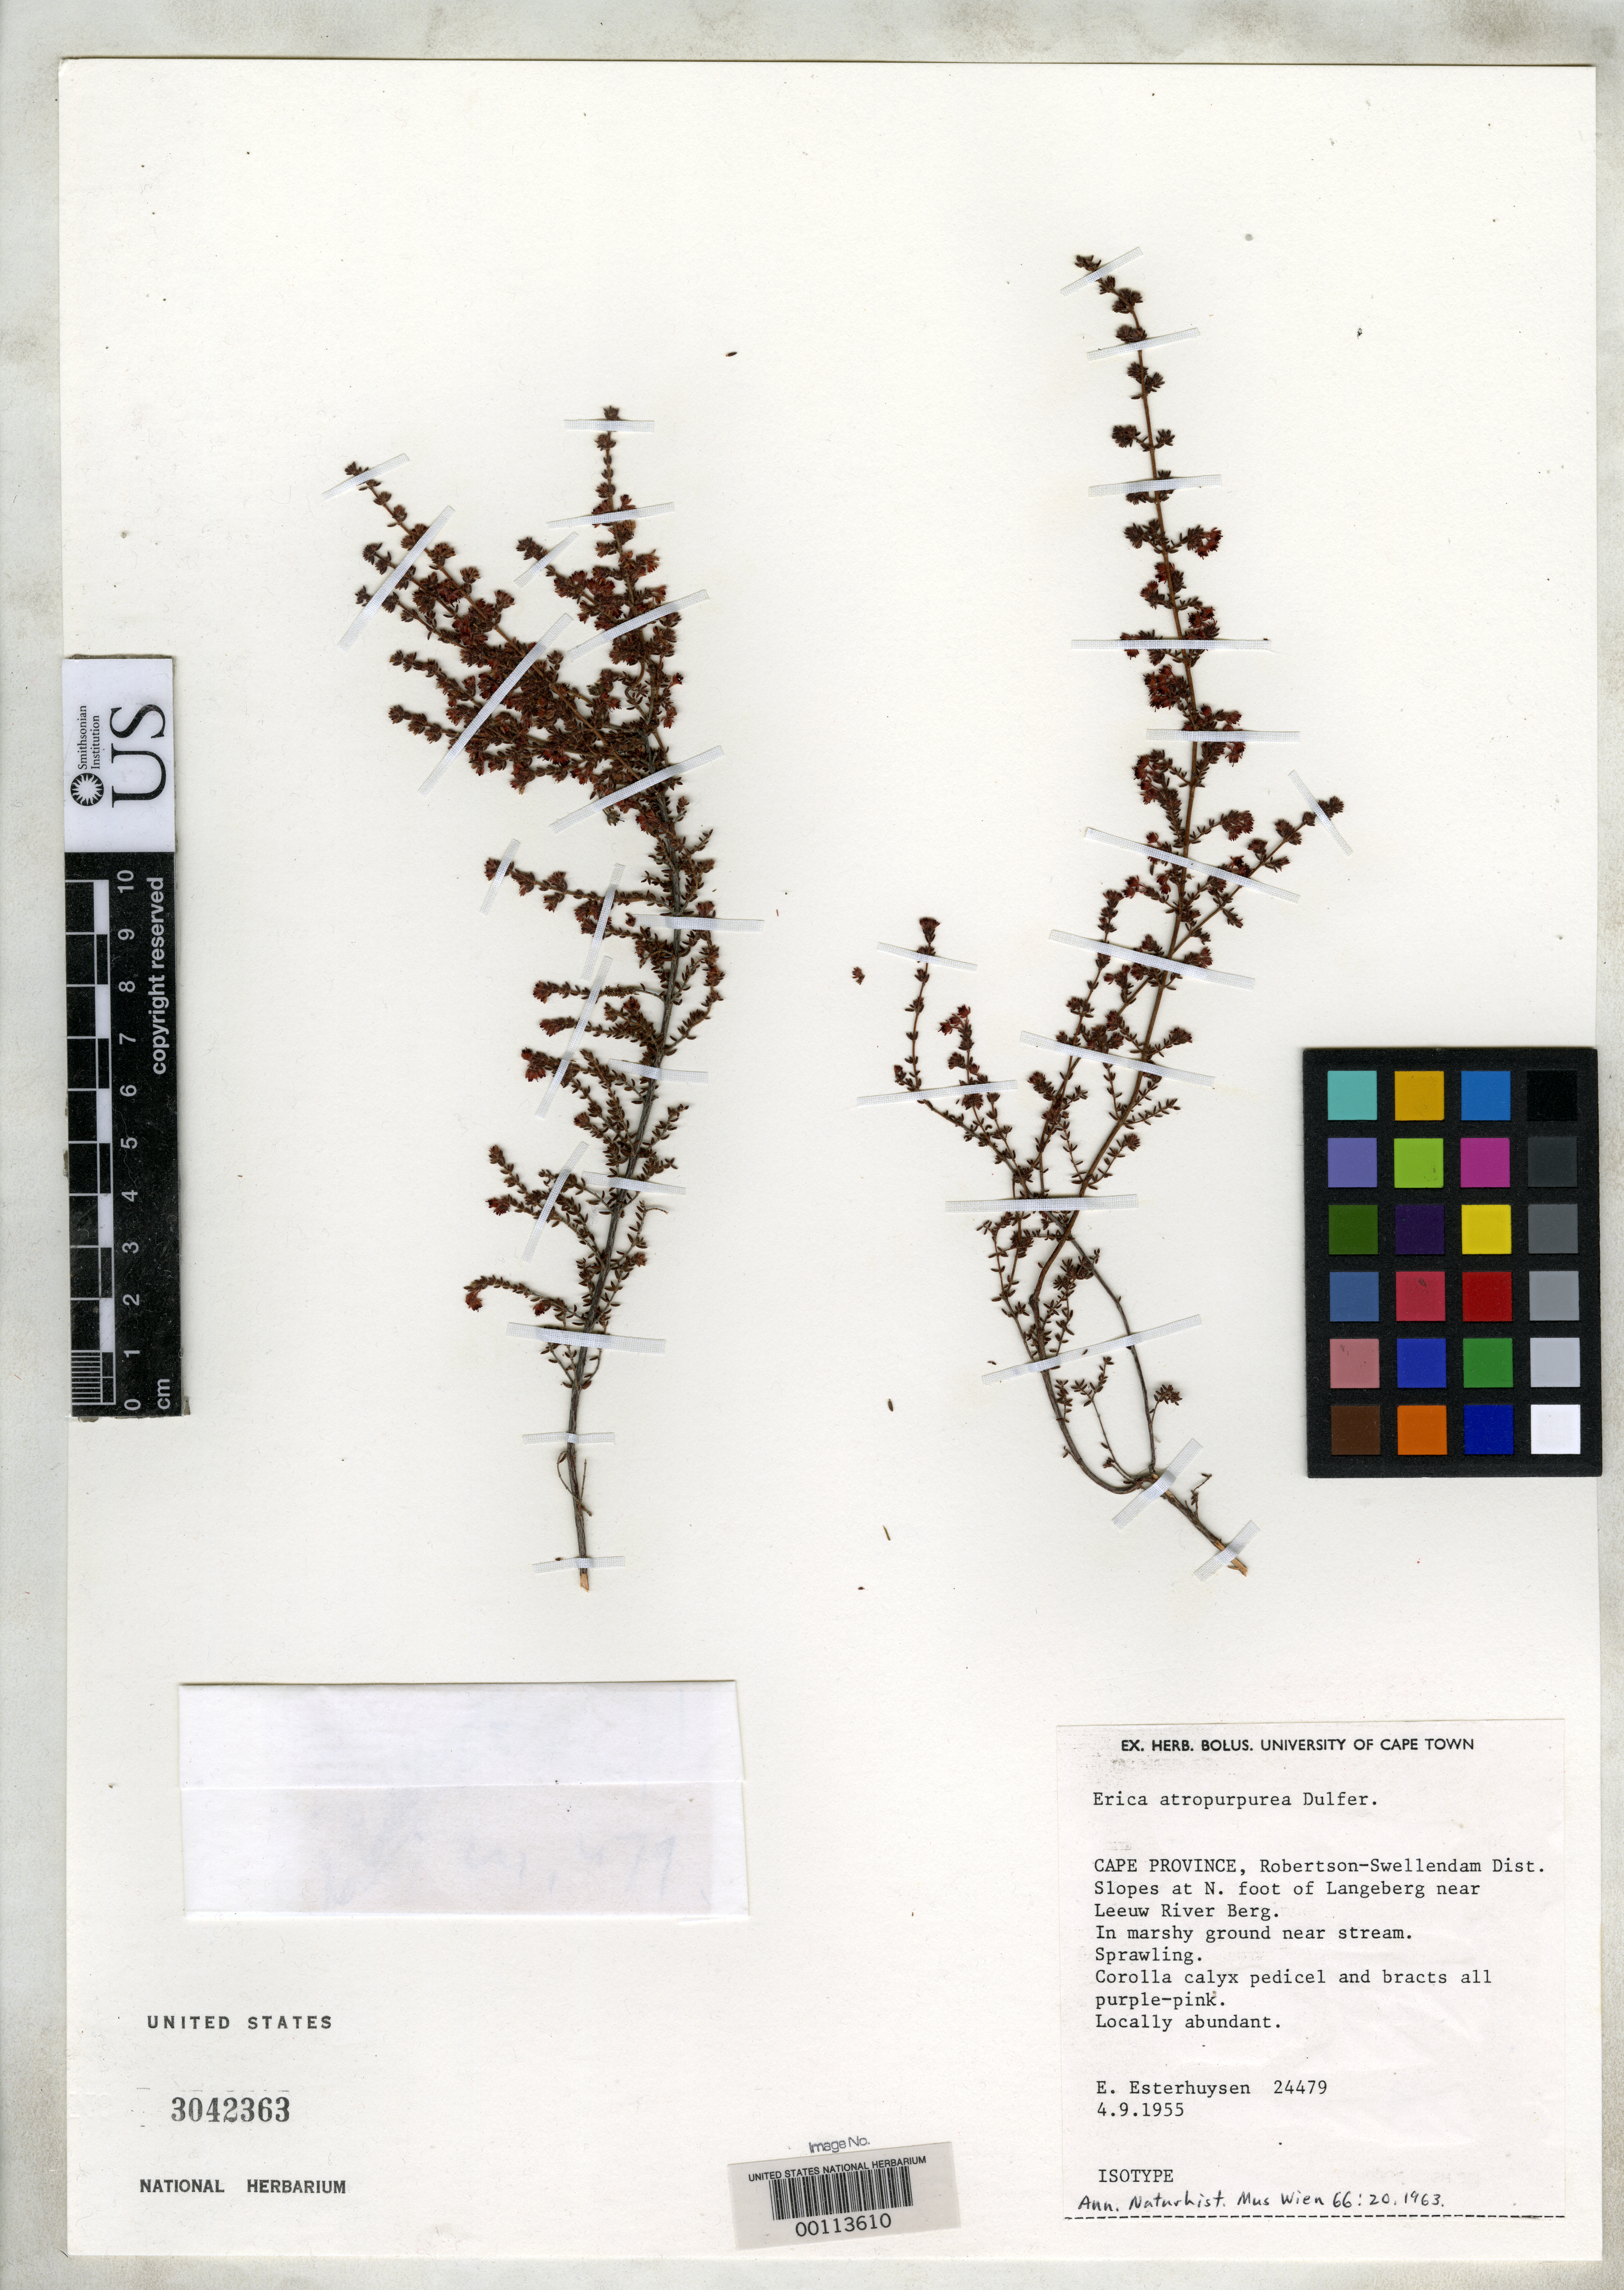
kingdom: Plantae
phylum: Tracheophyta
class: Magnoliopsida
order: Ericales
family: Ericaceae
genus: Erica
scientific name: Erica atropurpurea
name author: Dulfer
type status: Isotype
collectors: E. E. Esterhuysen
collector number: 24479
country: South Africa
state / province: Western Cape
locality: Slopes at N. foot of Langeberg near Leuw River Berg. Robertson-Swellendam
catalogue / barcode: US 3042363